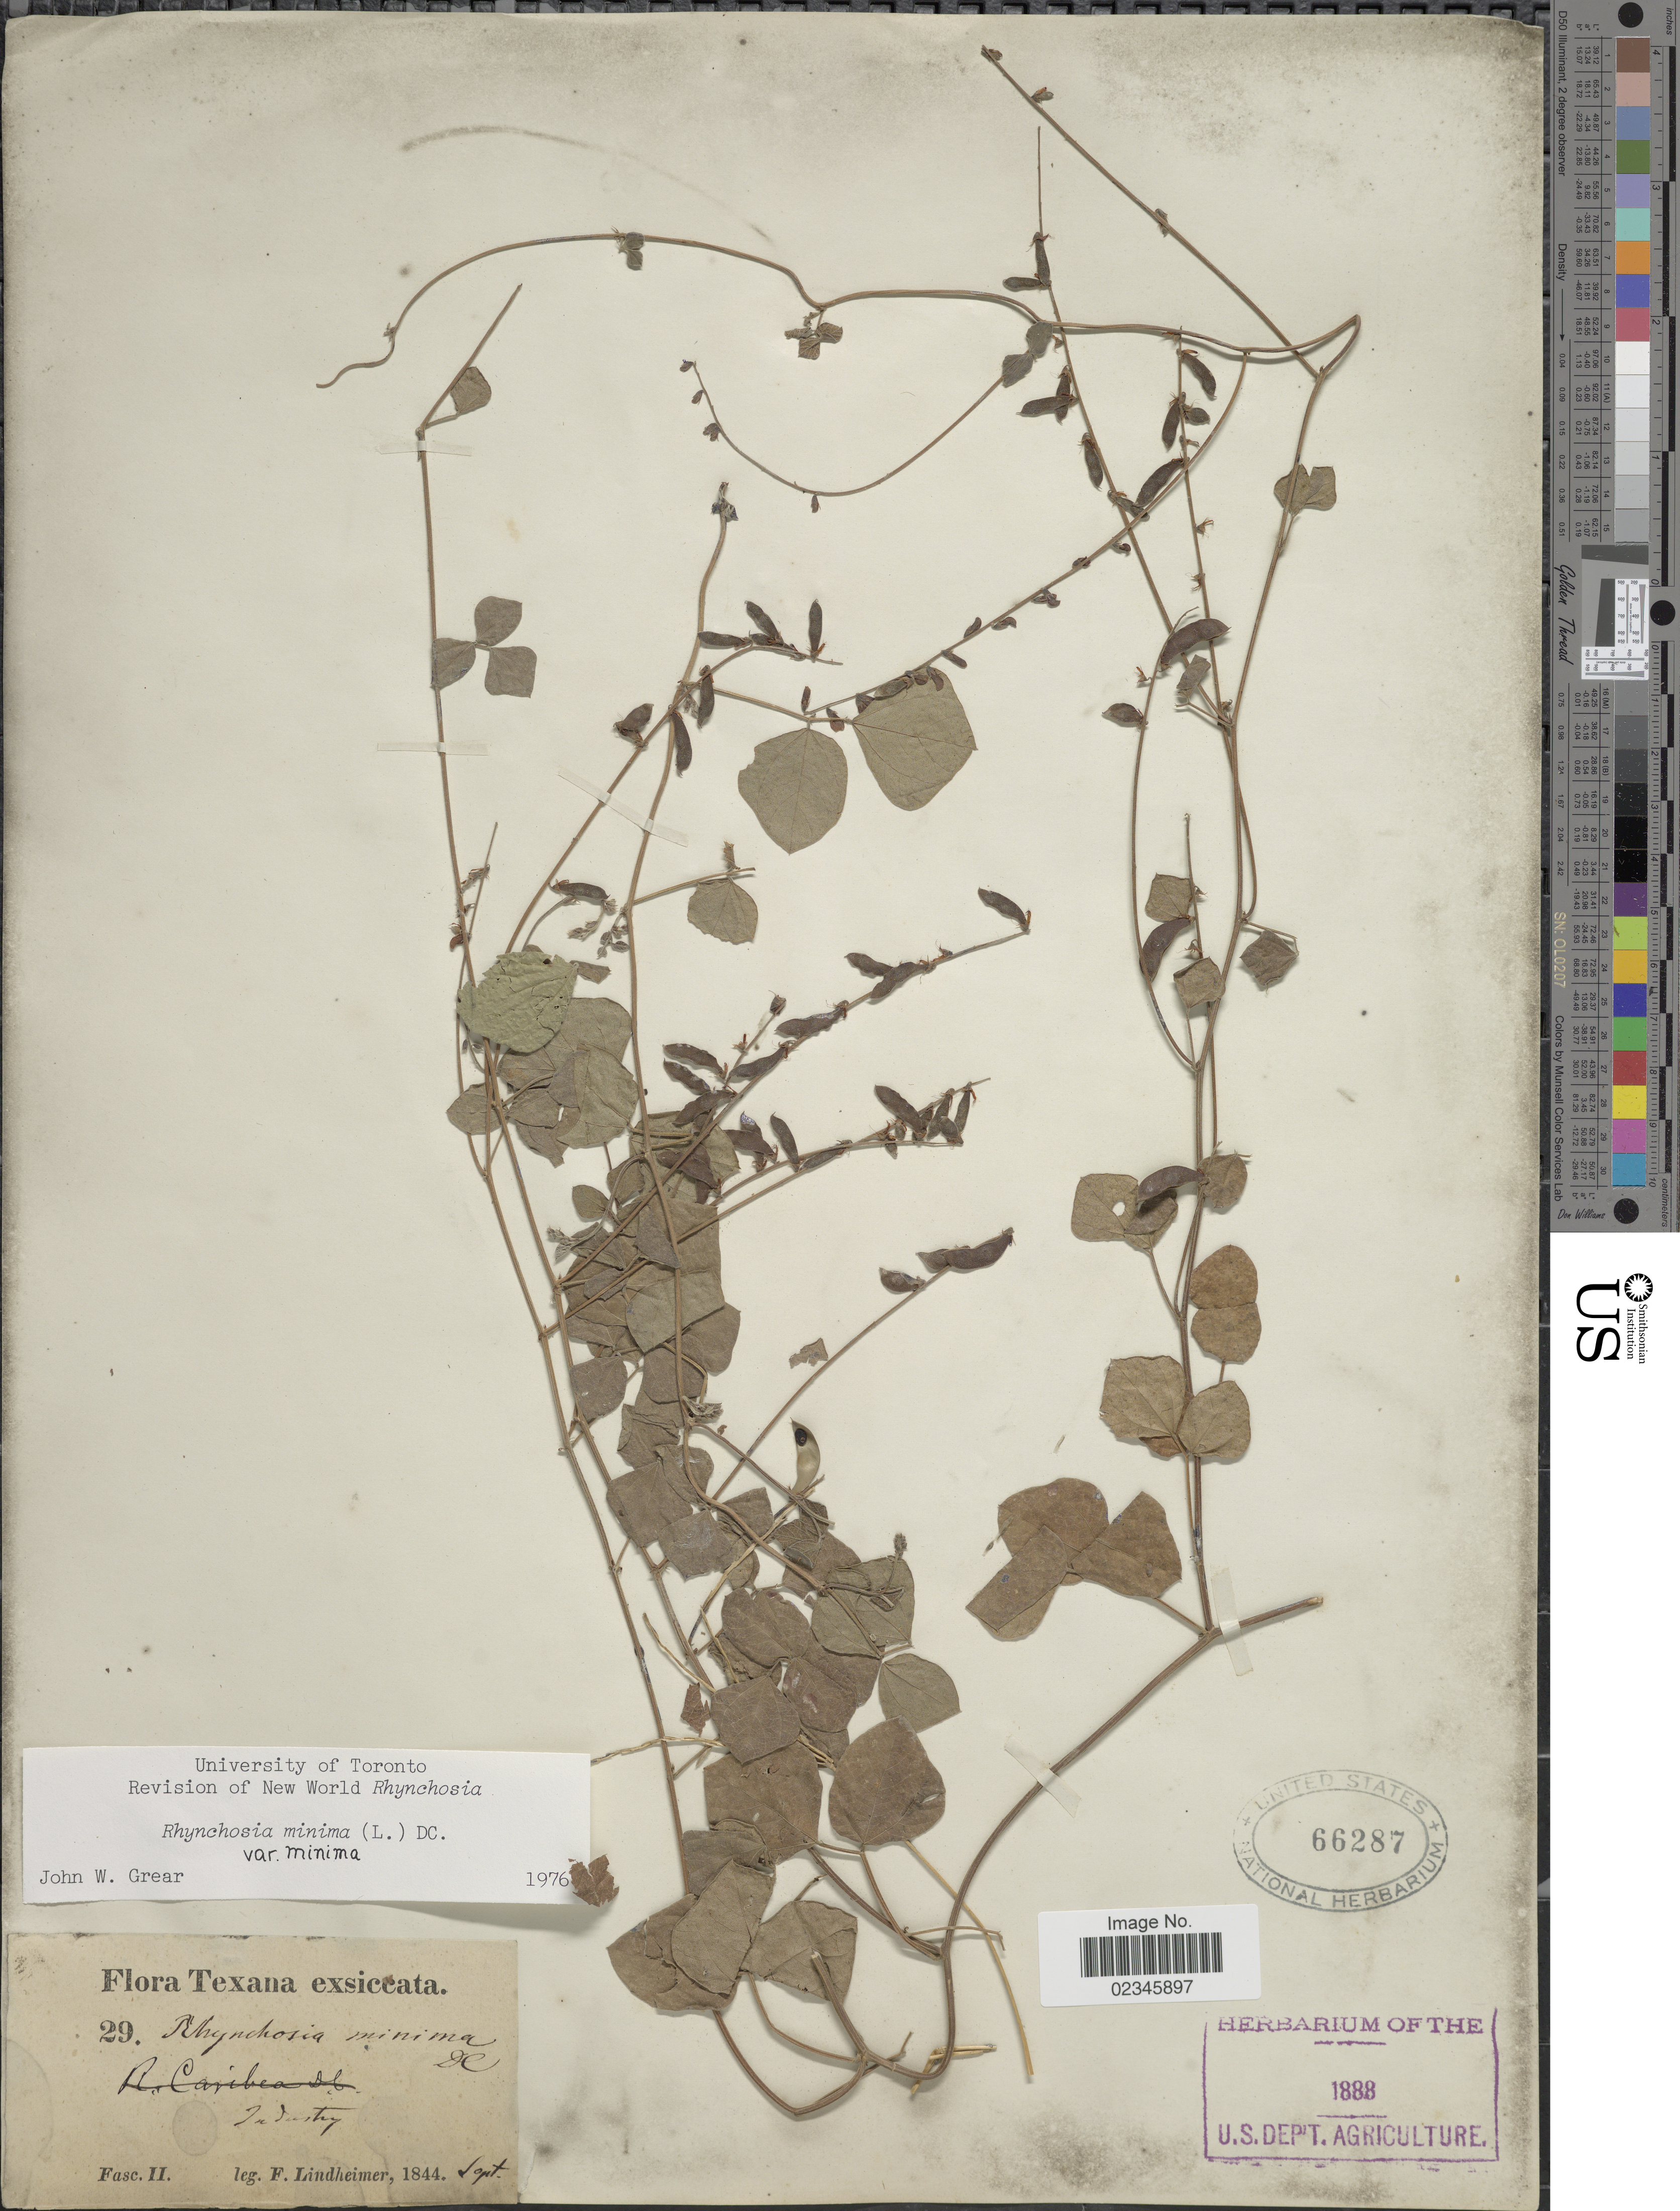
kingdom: Plantae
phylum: Tracheophyta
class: Magnoliopsida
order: Fabales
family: Fabaceae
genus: Rhynchosia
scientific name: Rhynchosia minima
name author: (L.) DC.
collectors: F. Lindheimer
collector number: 29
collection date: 1844-09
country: United States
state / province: Texas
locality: Industry [unsure placement]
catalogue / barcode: US 66287